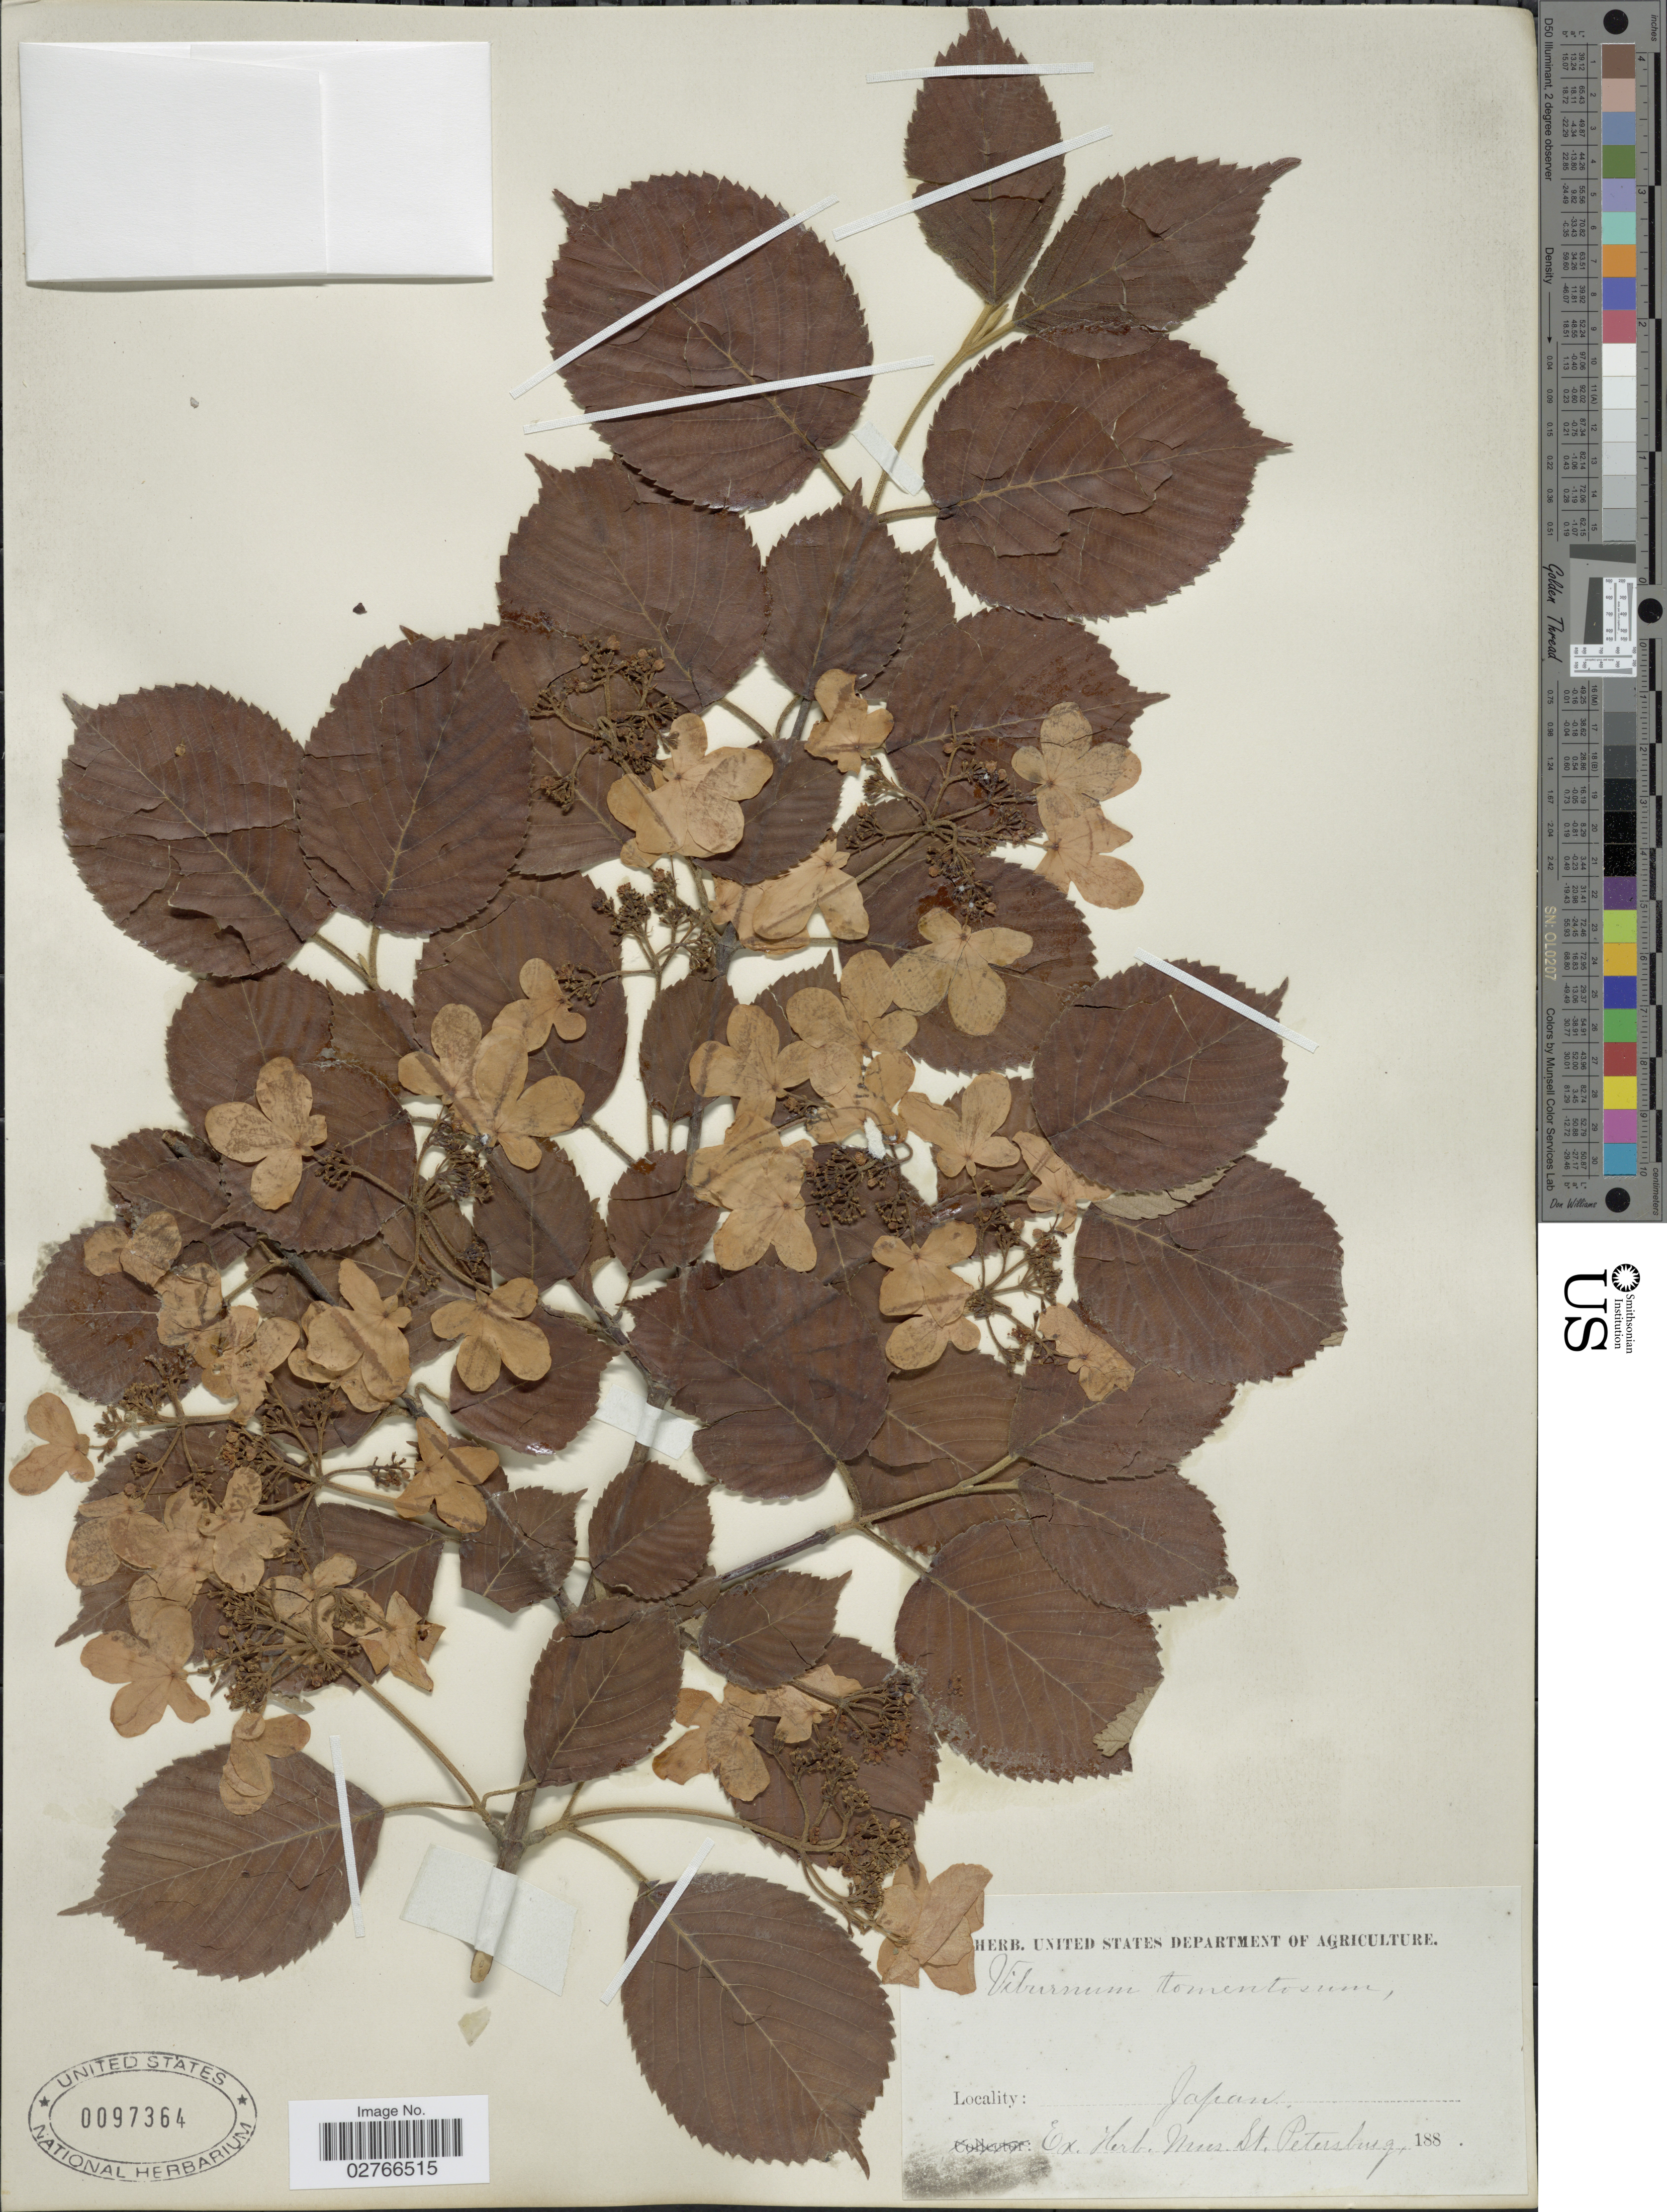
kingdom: Plantae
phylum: Tracheophyta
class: Magnoliopsida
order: Dipsacales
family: Viburnaceae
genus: Viburnum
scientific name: Viburnum tomentosum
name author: Thunb.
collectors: ex herb. Mus. St. Petersburg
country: Japan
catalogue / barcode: US 97364